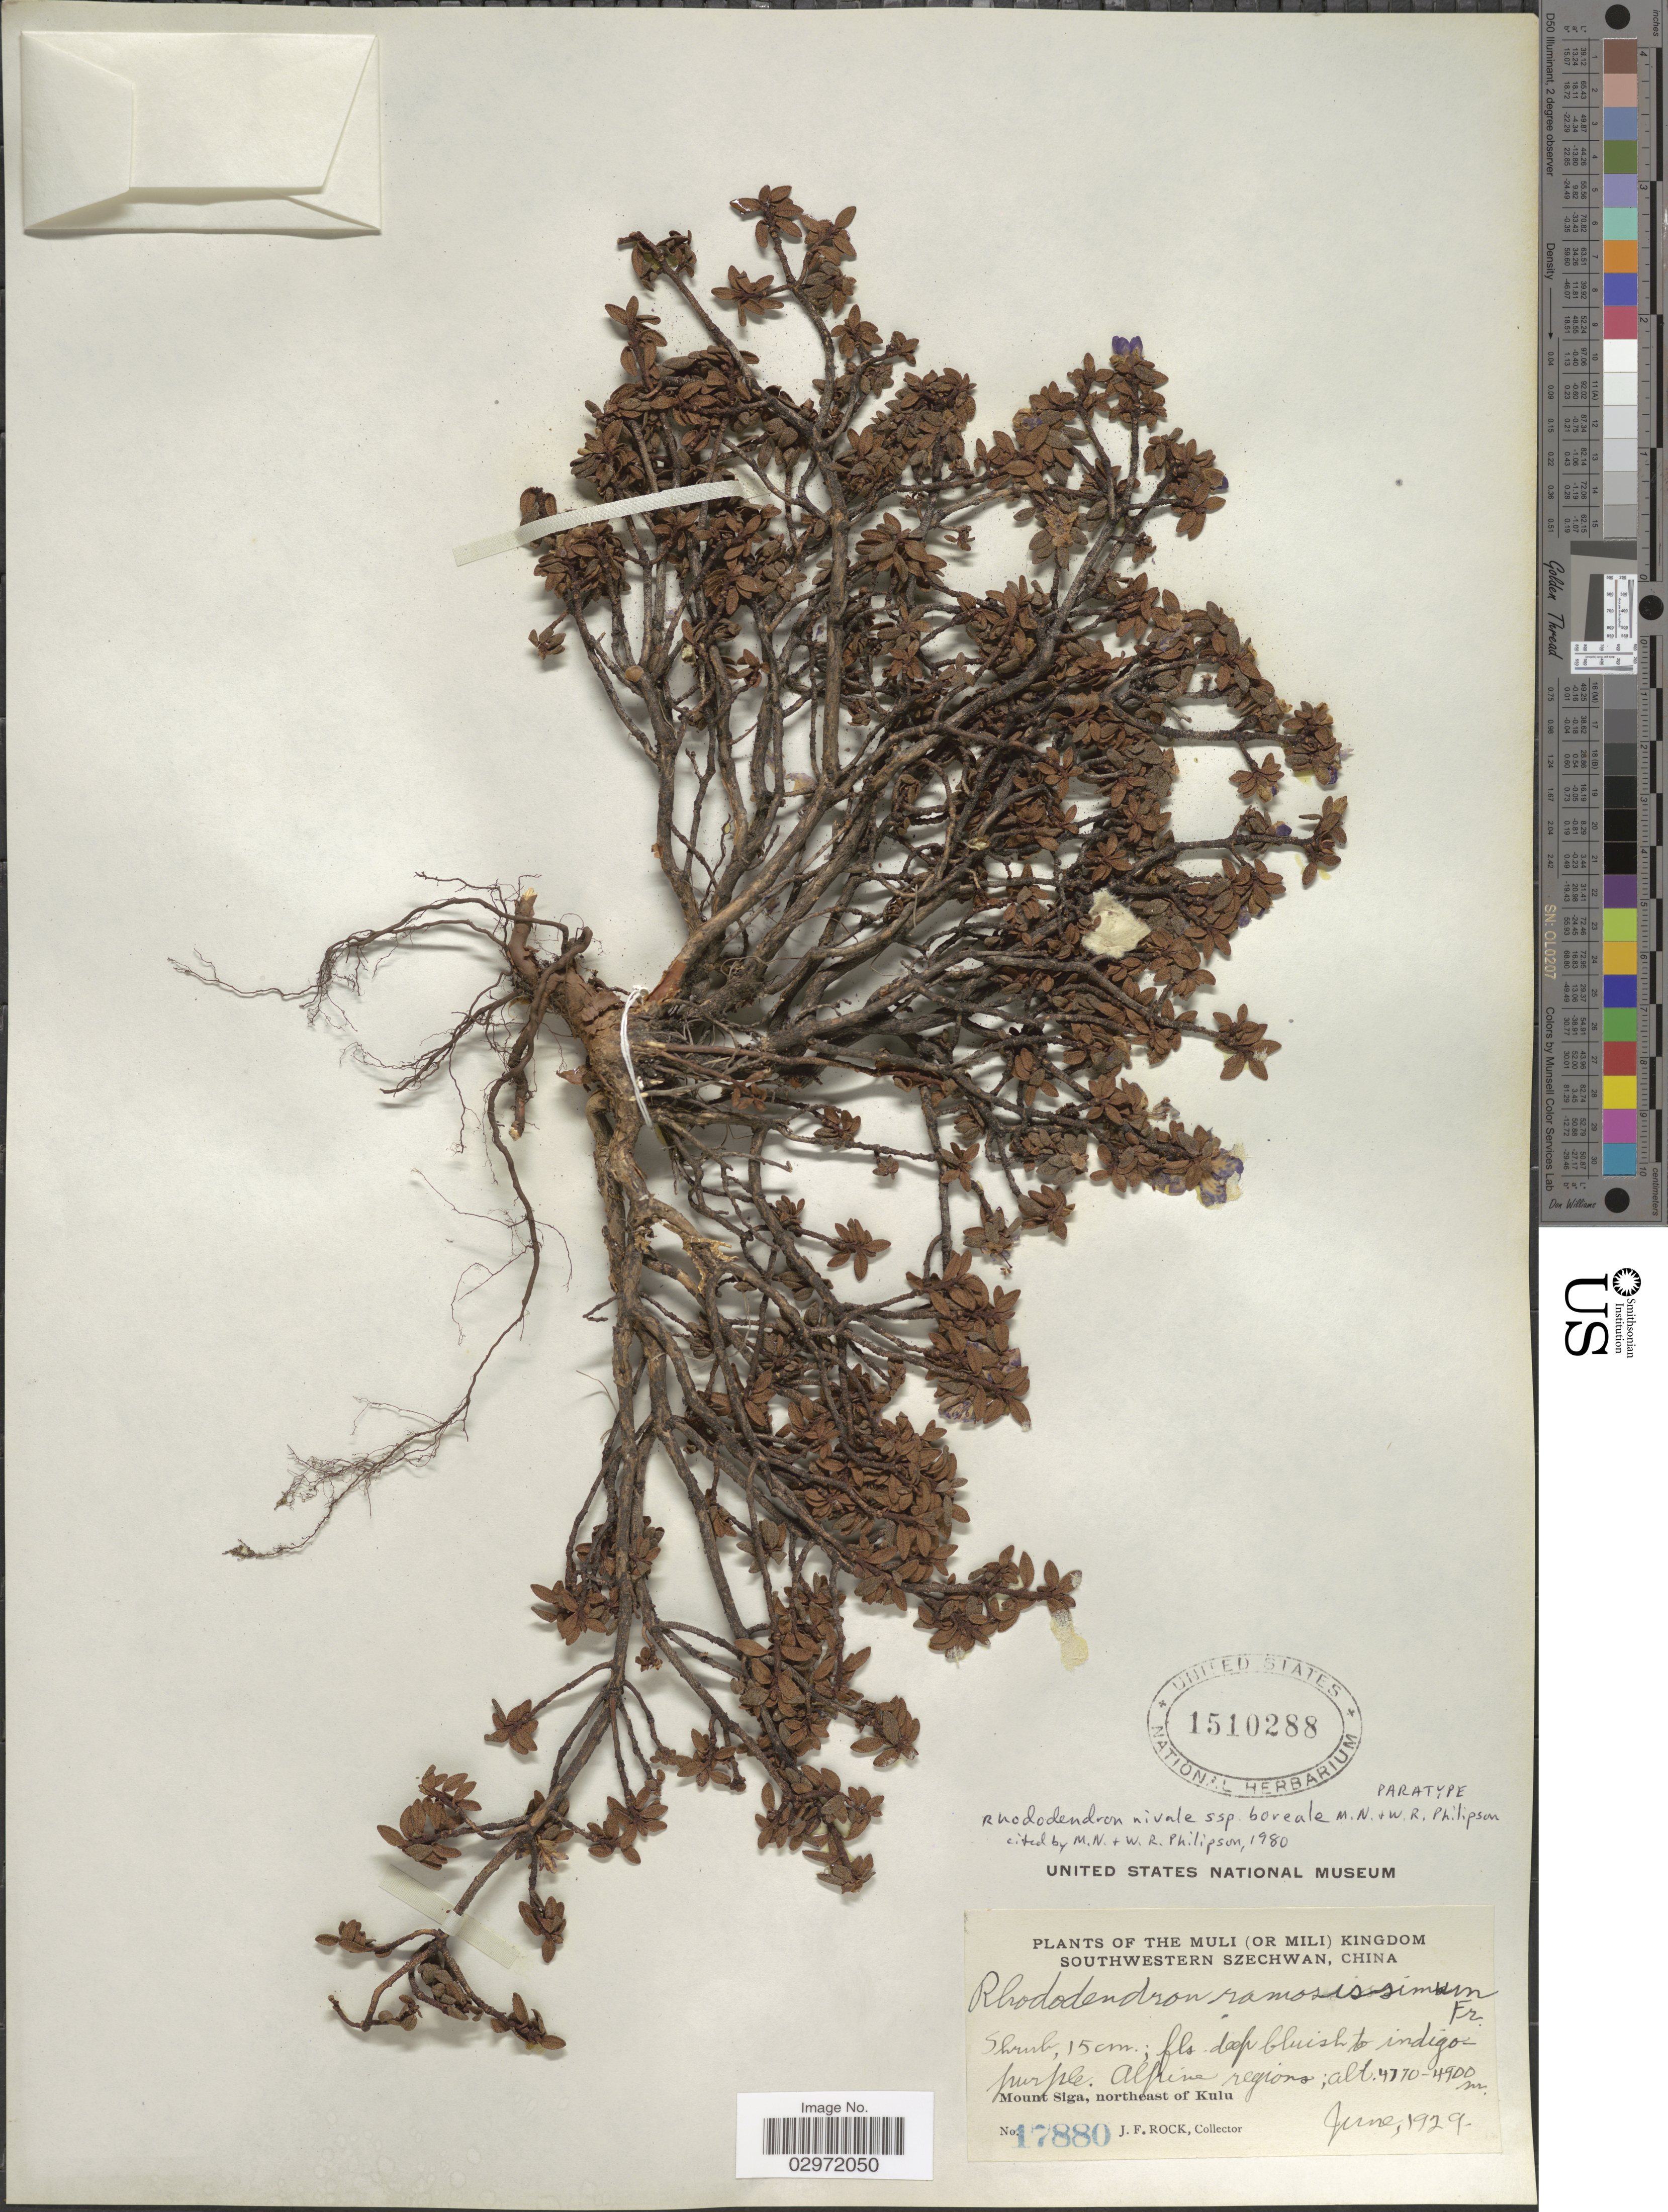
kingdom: Plantae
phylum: Tracheophyta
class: Magnoliopsida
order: Ericales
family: Ericaceae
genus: Rhododendron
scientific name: Rhododendron nivale subsp. boreale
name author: Philipson & M. N. Philipson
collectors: J. Rock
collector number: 17880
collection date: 1929-06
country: China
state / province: Sichuan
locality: Muli (or Mili) Kingdom Southwestern Szechwan. Alpine regions. Mount Siga, northeast of Kulu.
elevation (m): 4170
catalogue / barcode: US 1510288